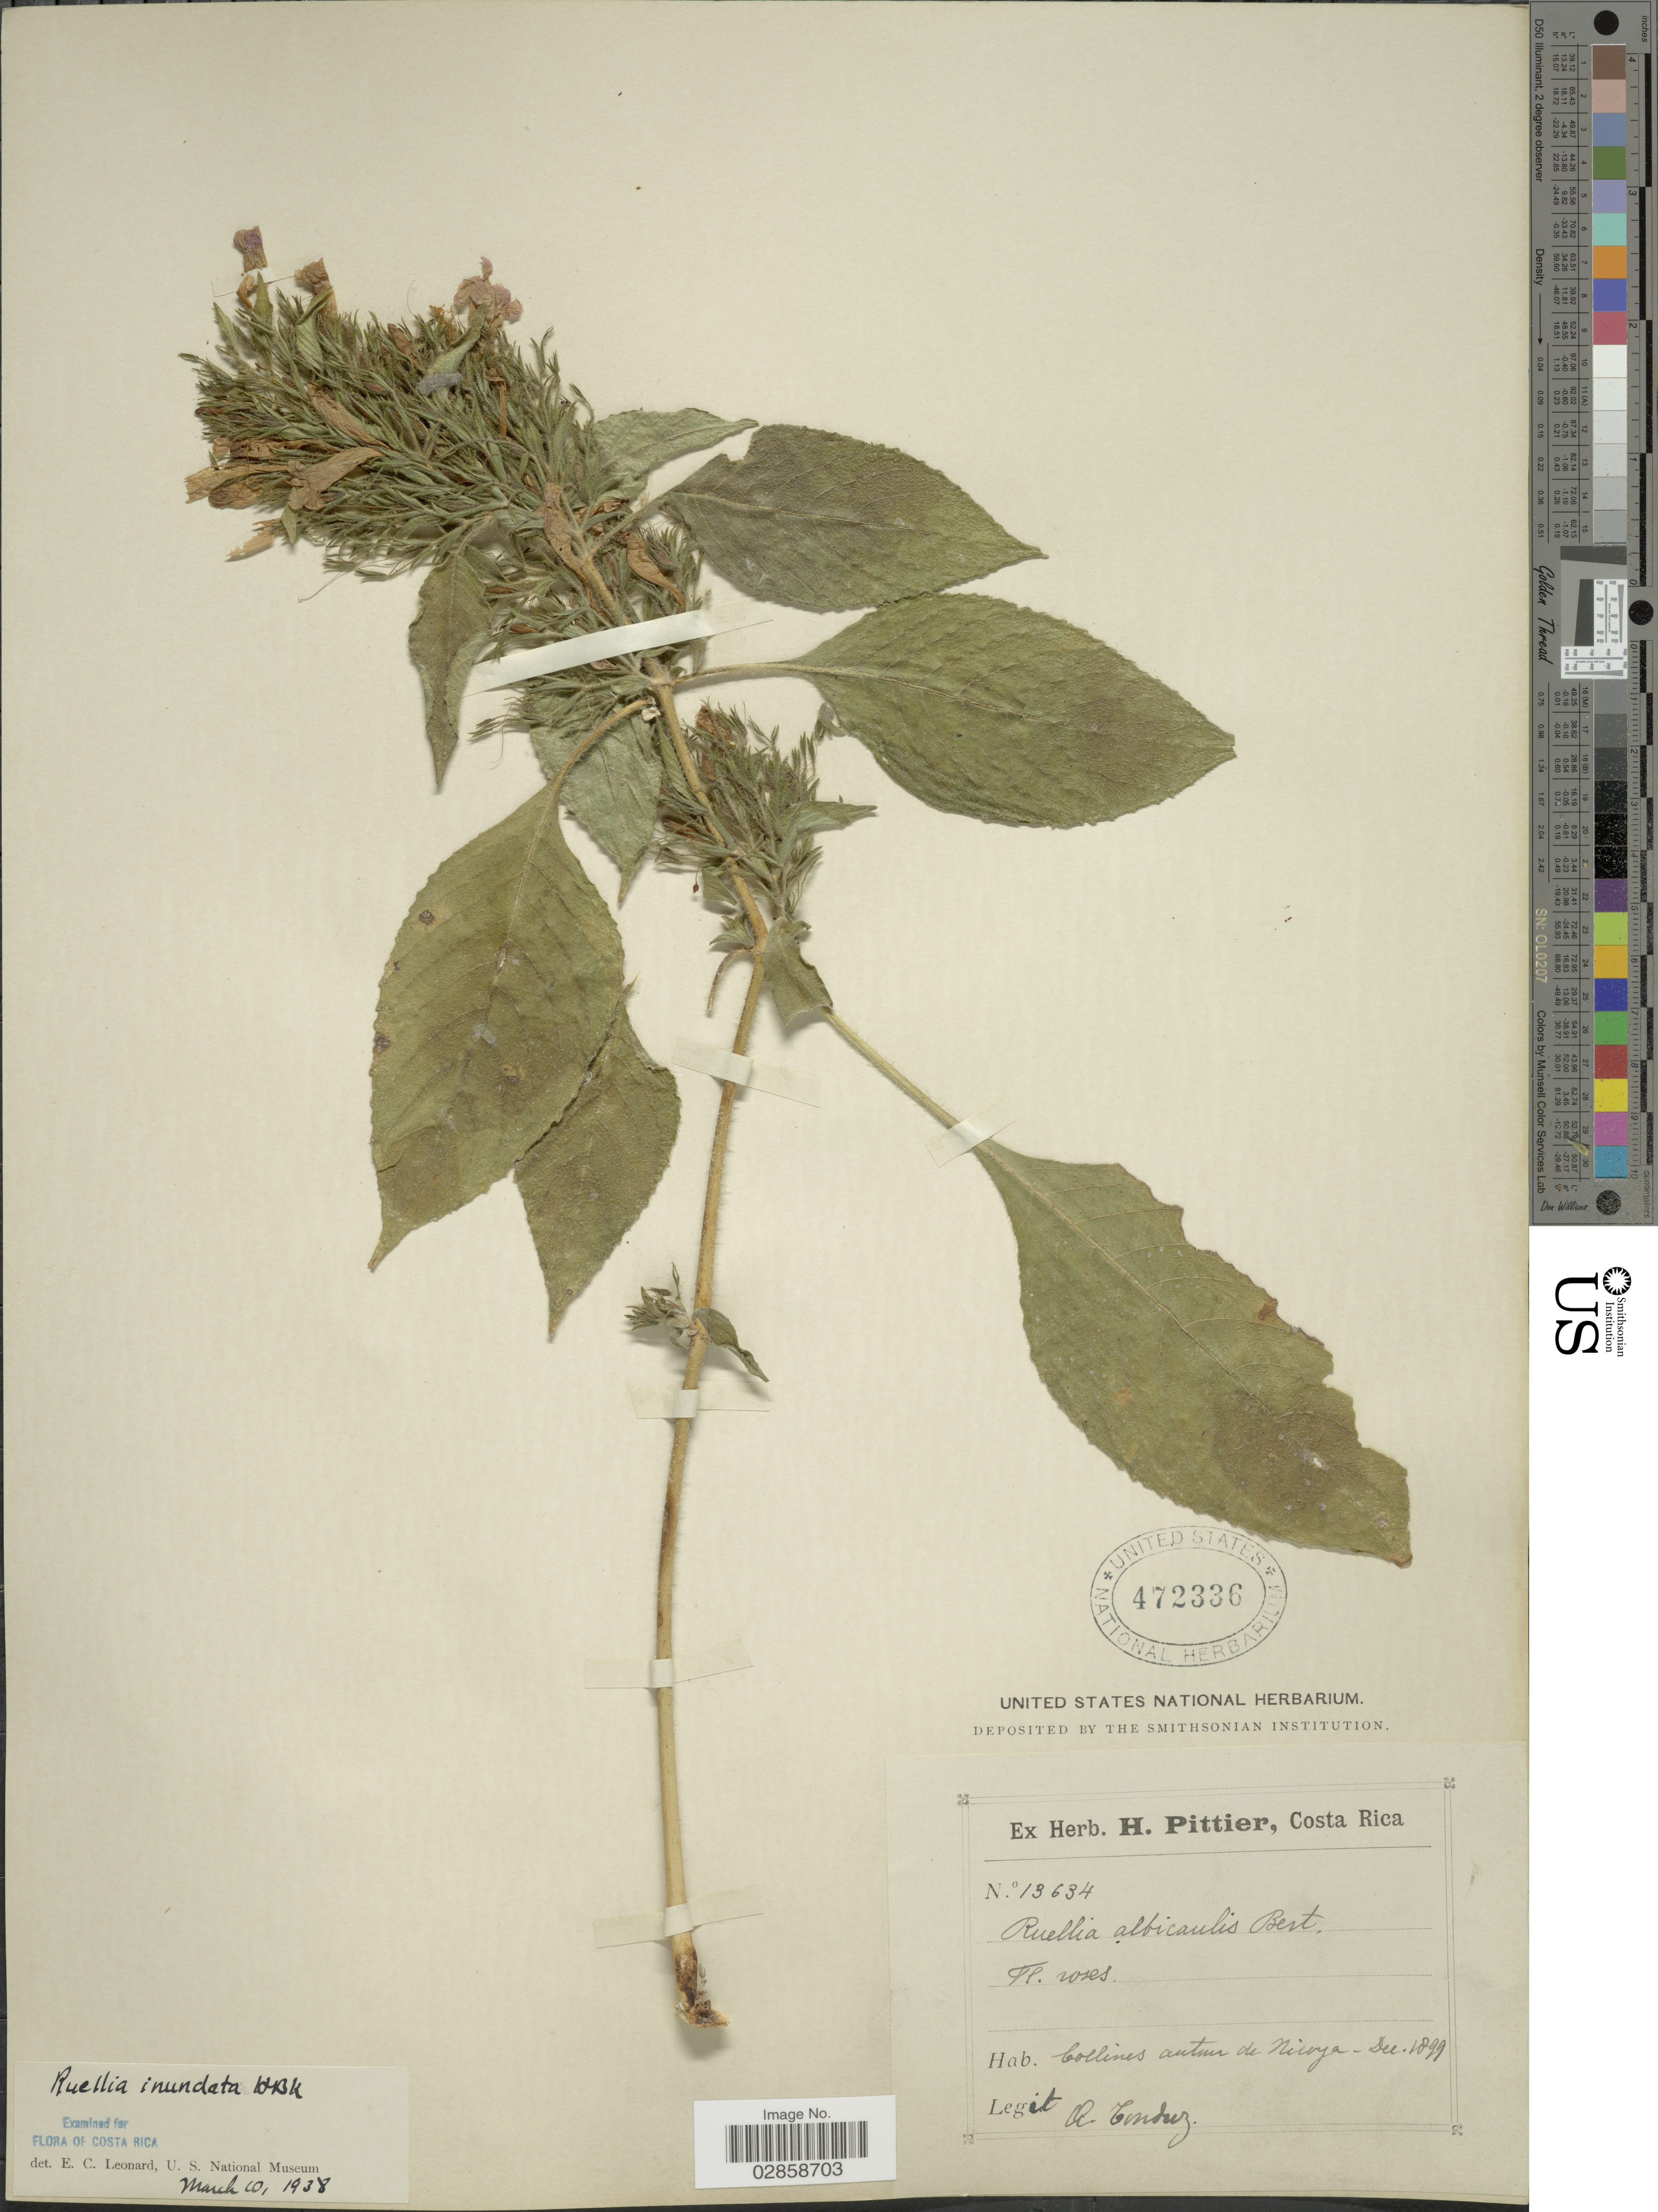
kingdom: Plantae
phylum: Tracheophyta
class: Magnoliopsida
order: Lamiales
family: Acanthaceae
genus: Ruellia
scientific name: Ruellia inundata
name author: Kunth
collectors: A. Tonduz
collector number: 13634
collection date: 1899-12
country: Costa Rica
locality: Collines auteur de Nicoya.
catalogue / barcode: US 472336